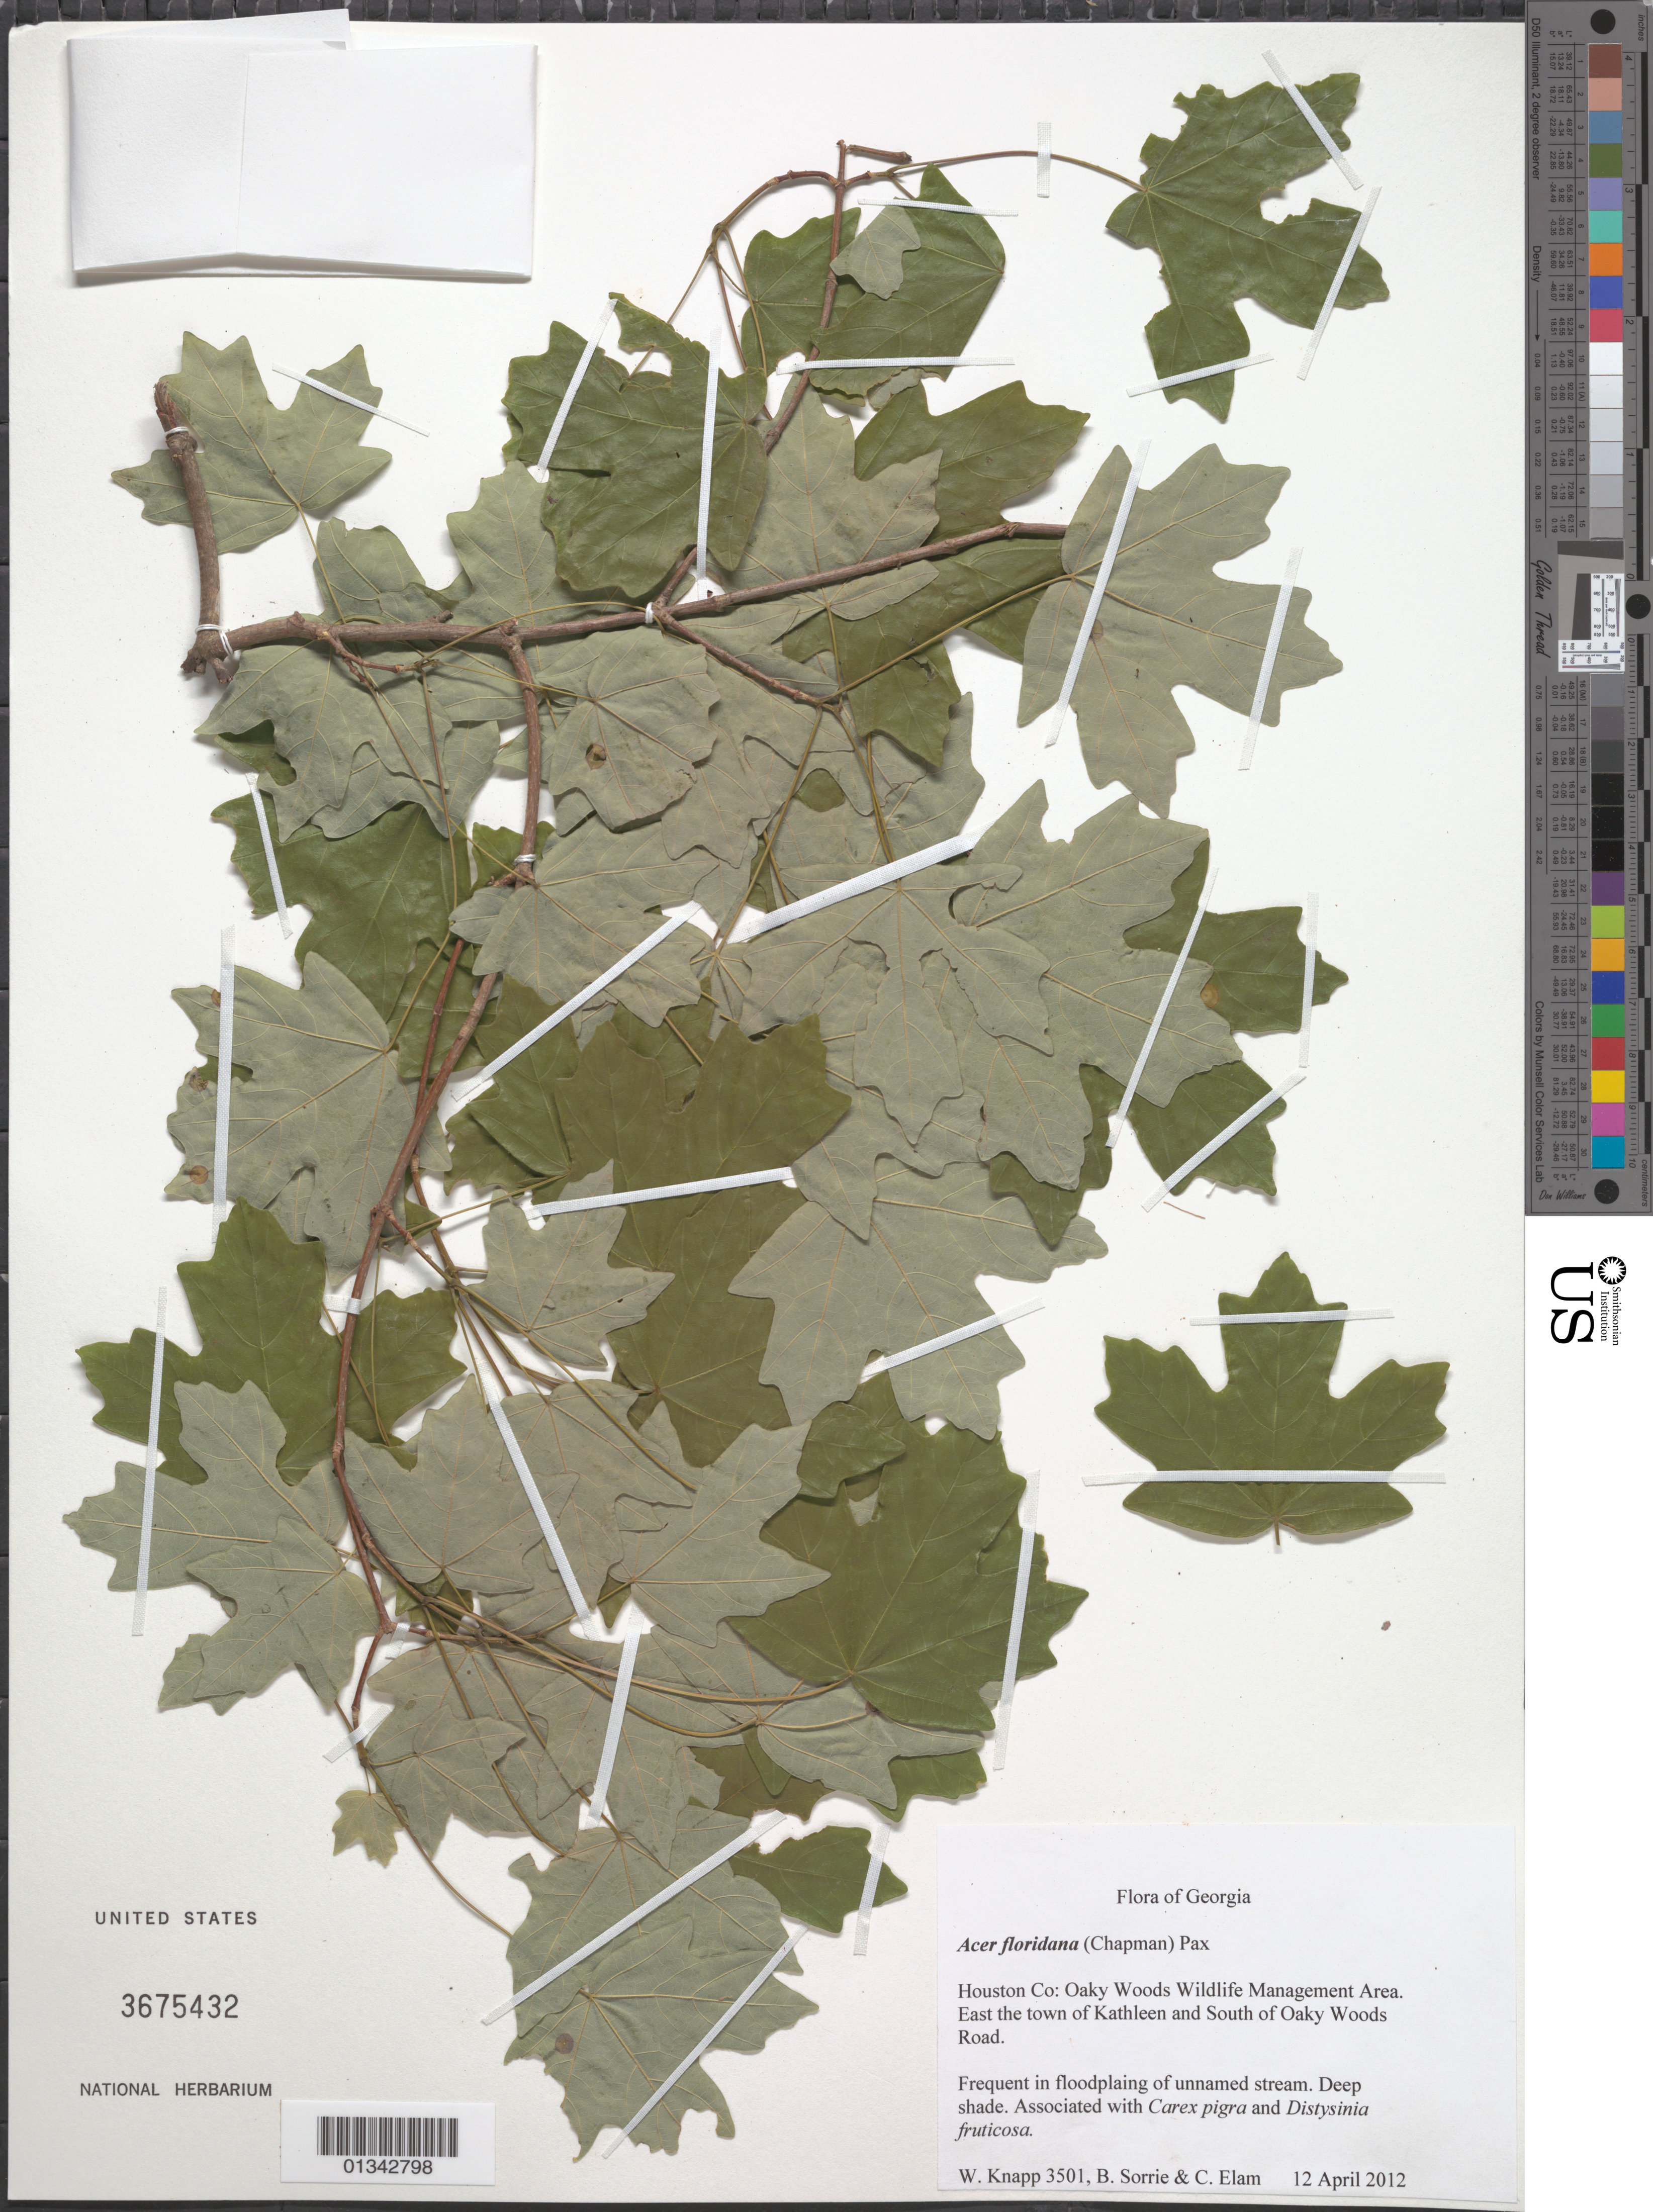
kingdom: Plantae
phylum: Tracheophyta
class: Magnoliopsida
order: Sapindales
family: Sapindaceae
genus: Acer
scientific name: Acer saccharum subsp. floridanum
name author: (Chapm.) Desmarais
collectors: W. Knapp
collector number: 3501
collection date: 2012-04-12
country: United States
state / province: Georgia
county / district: Houston County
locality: Oaky Woods Wildlife Mangement Area, E of the town of Kathleen and S of Oaky Woods Road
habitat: Frequent in floodplain of unnamed stream. Deep shade. Associated with Carex pigra and Distysinia fruticosa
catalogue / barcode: US 3675432